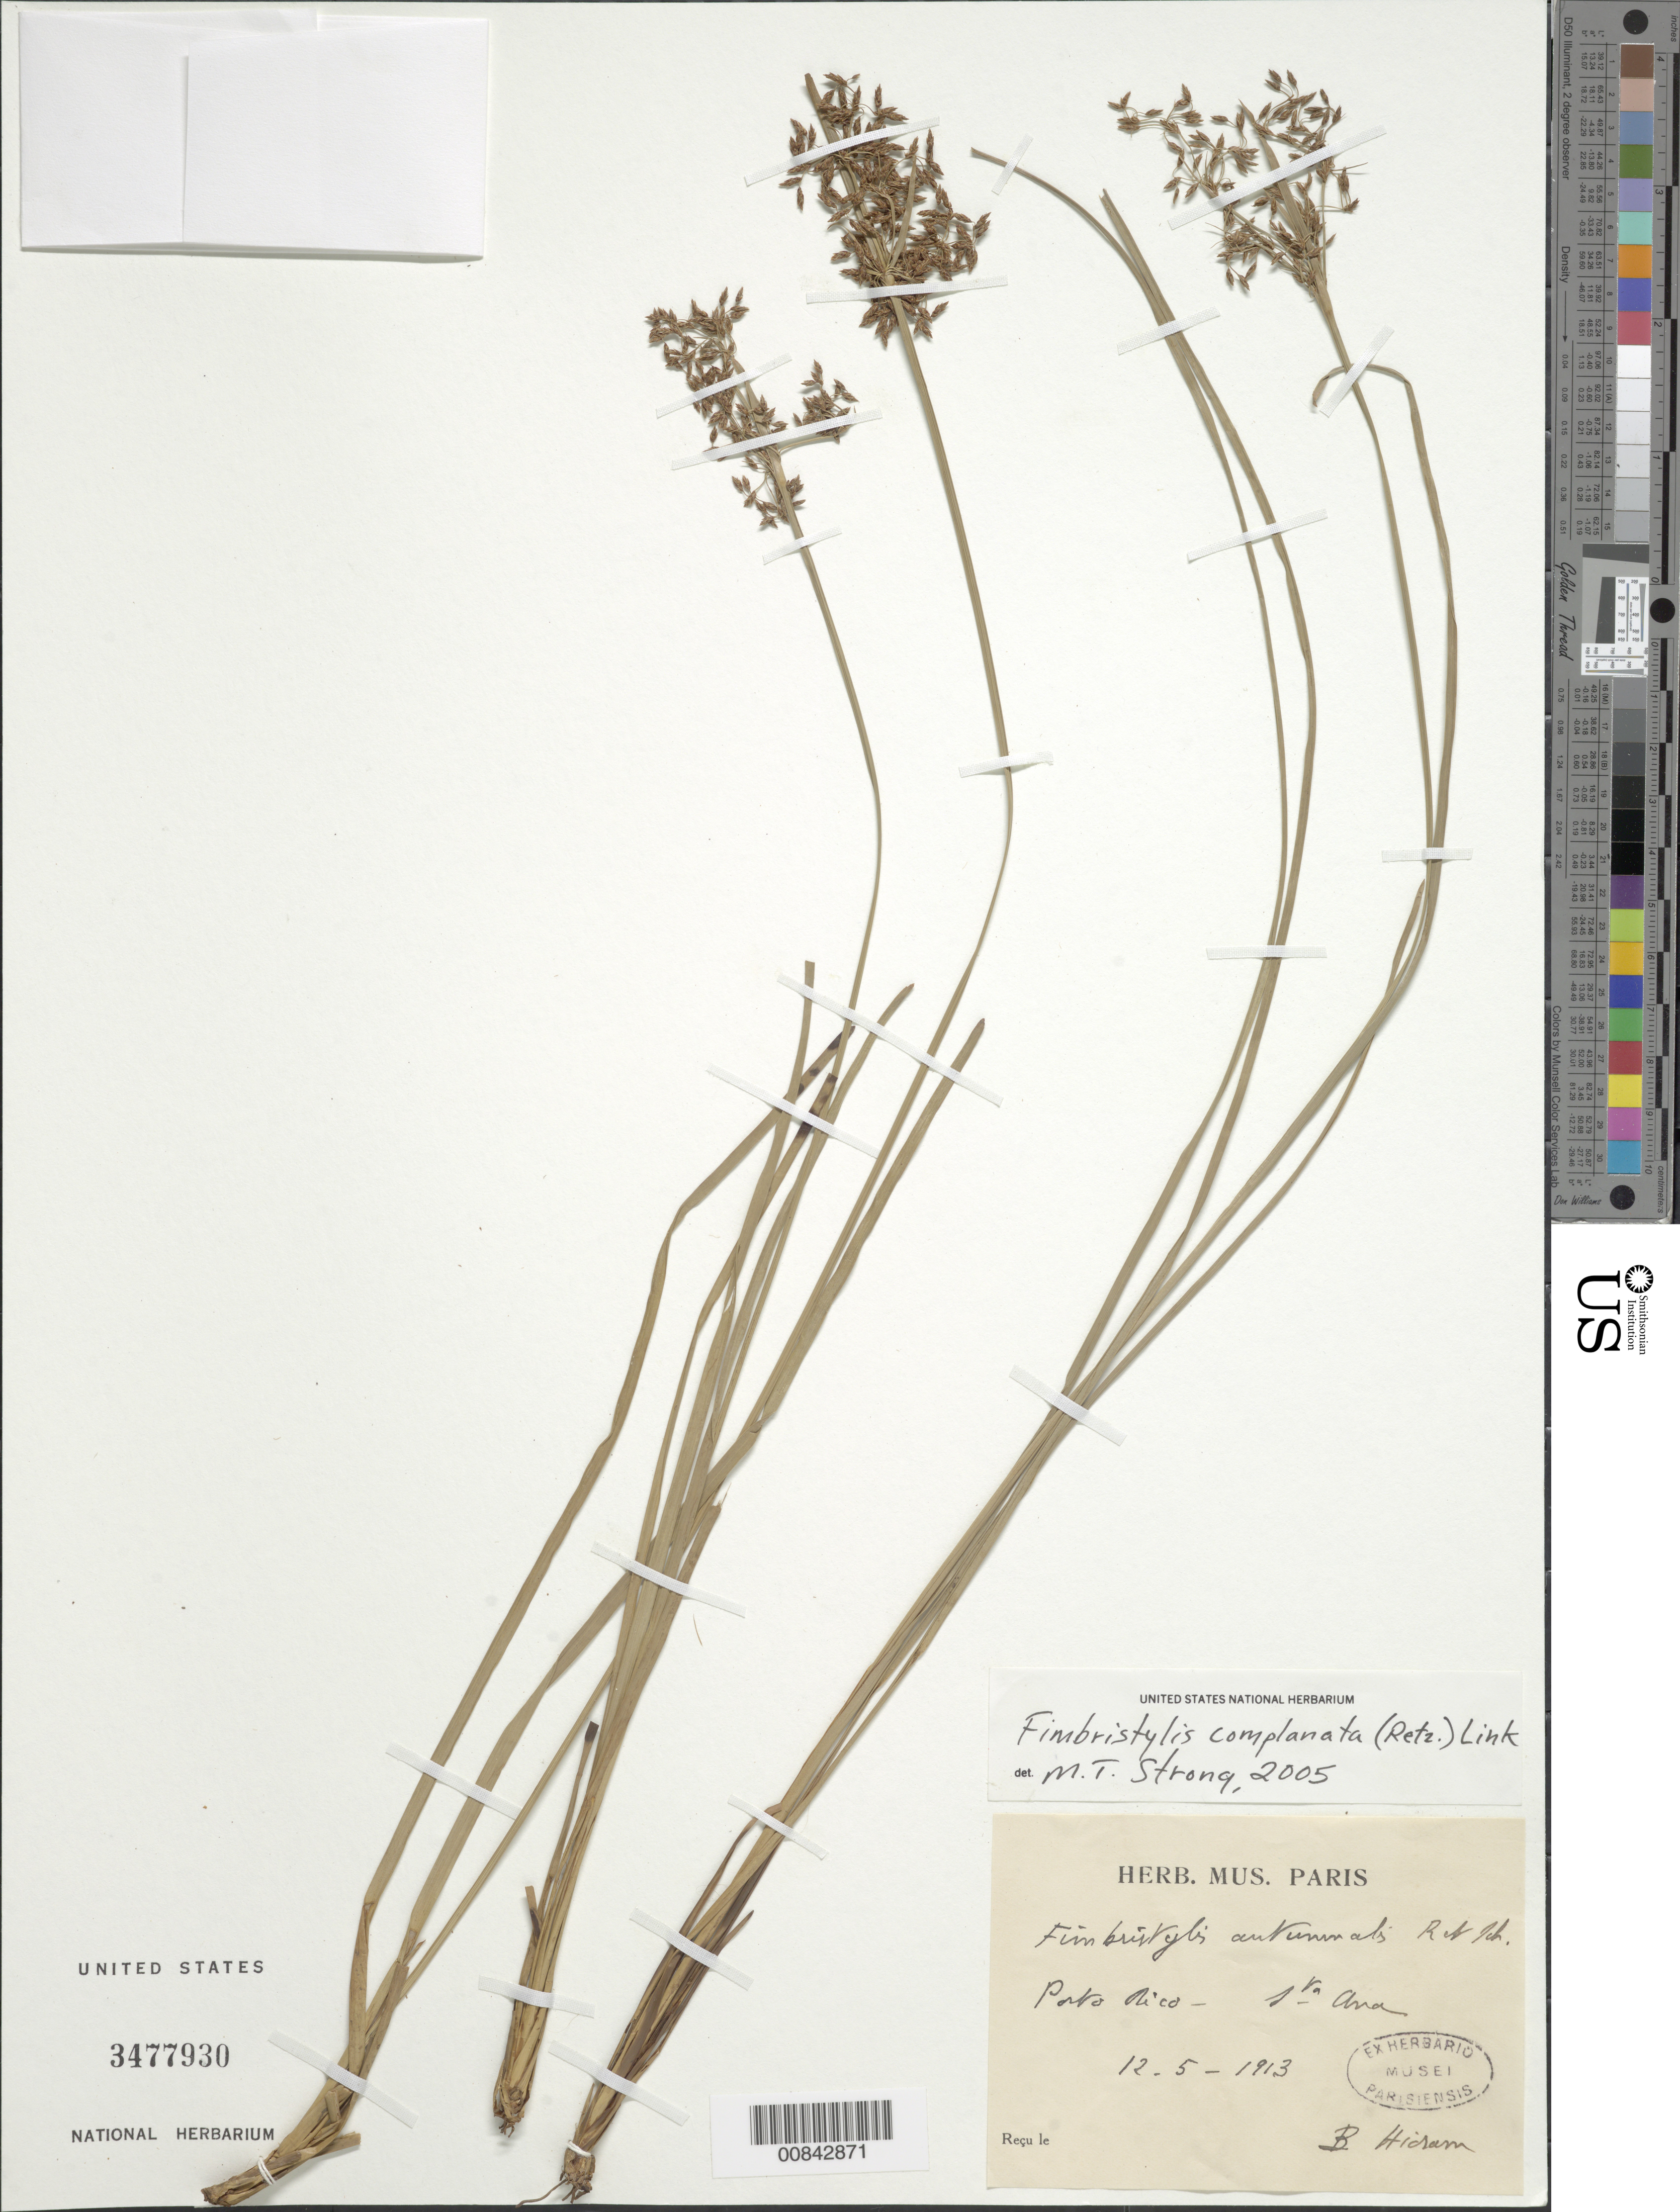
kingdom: Plantae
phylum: Tracheophyta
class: Liliopsida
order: Poales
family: Cyperaceae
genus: Fimbristylis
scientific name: Fimbristylis complanata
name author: (Retz.) Link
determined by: Strong, M. T., (US), Smithsonian Institution - National Museum of Natural History (UNITED STATES)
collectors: Bro. Hioram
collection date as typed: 12 May 1913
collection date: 1913-05-12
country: Puerto Rico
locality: Sta. Ana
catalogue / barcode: US 3477930